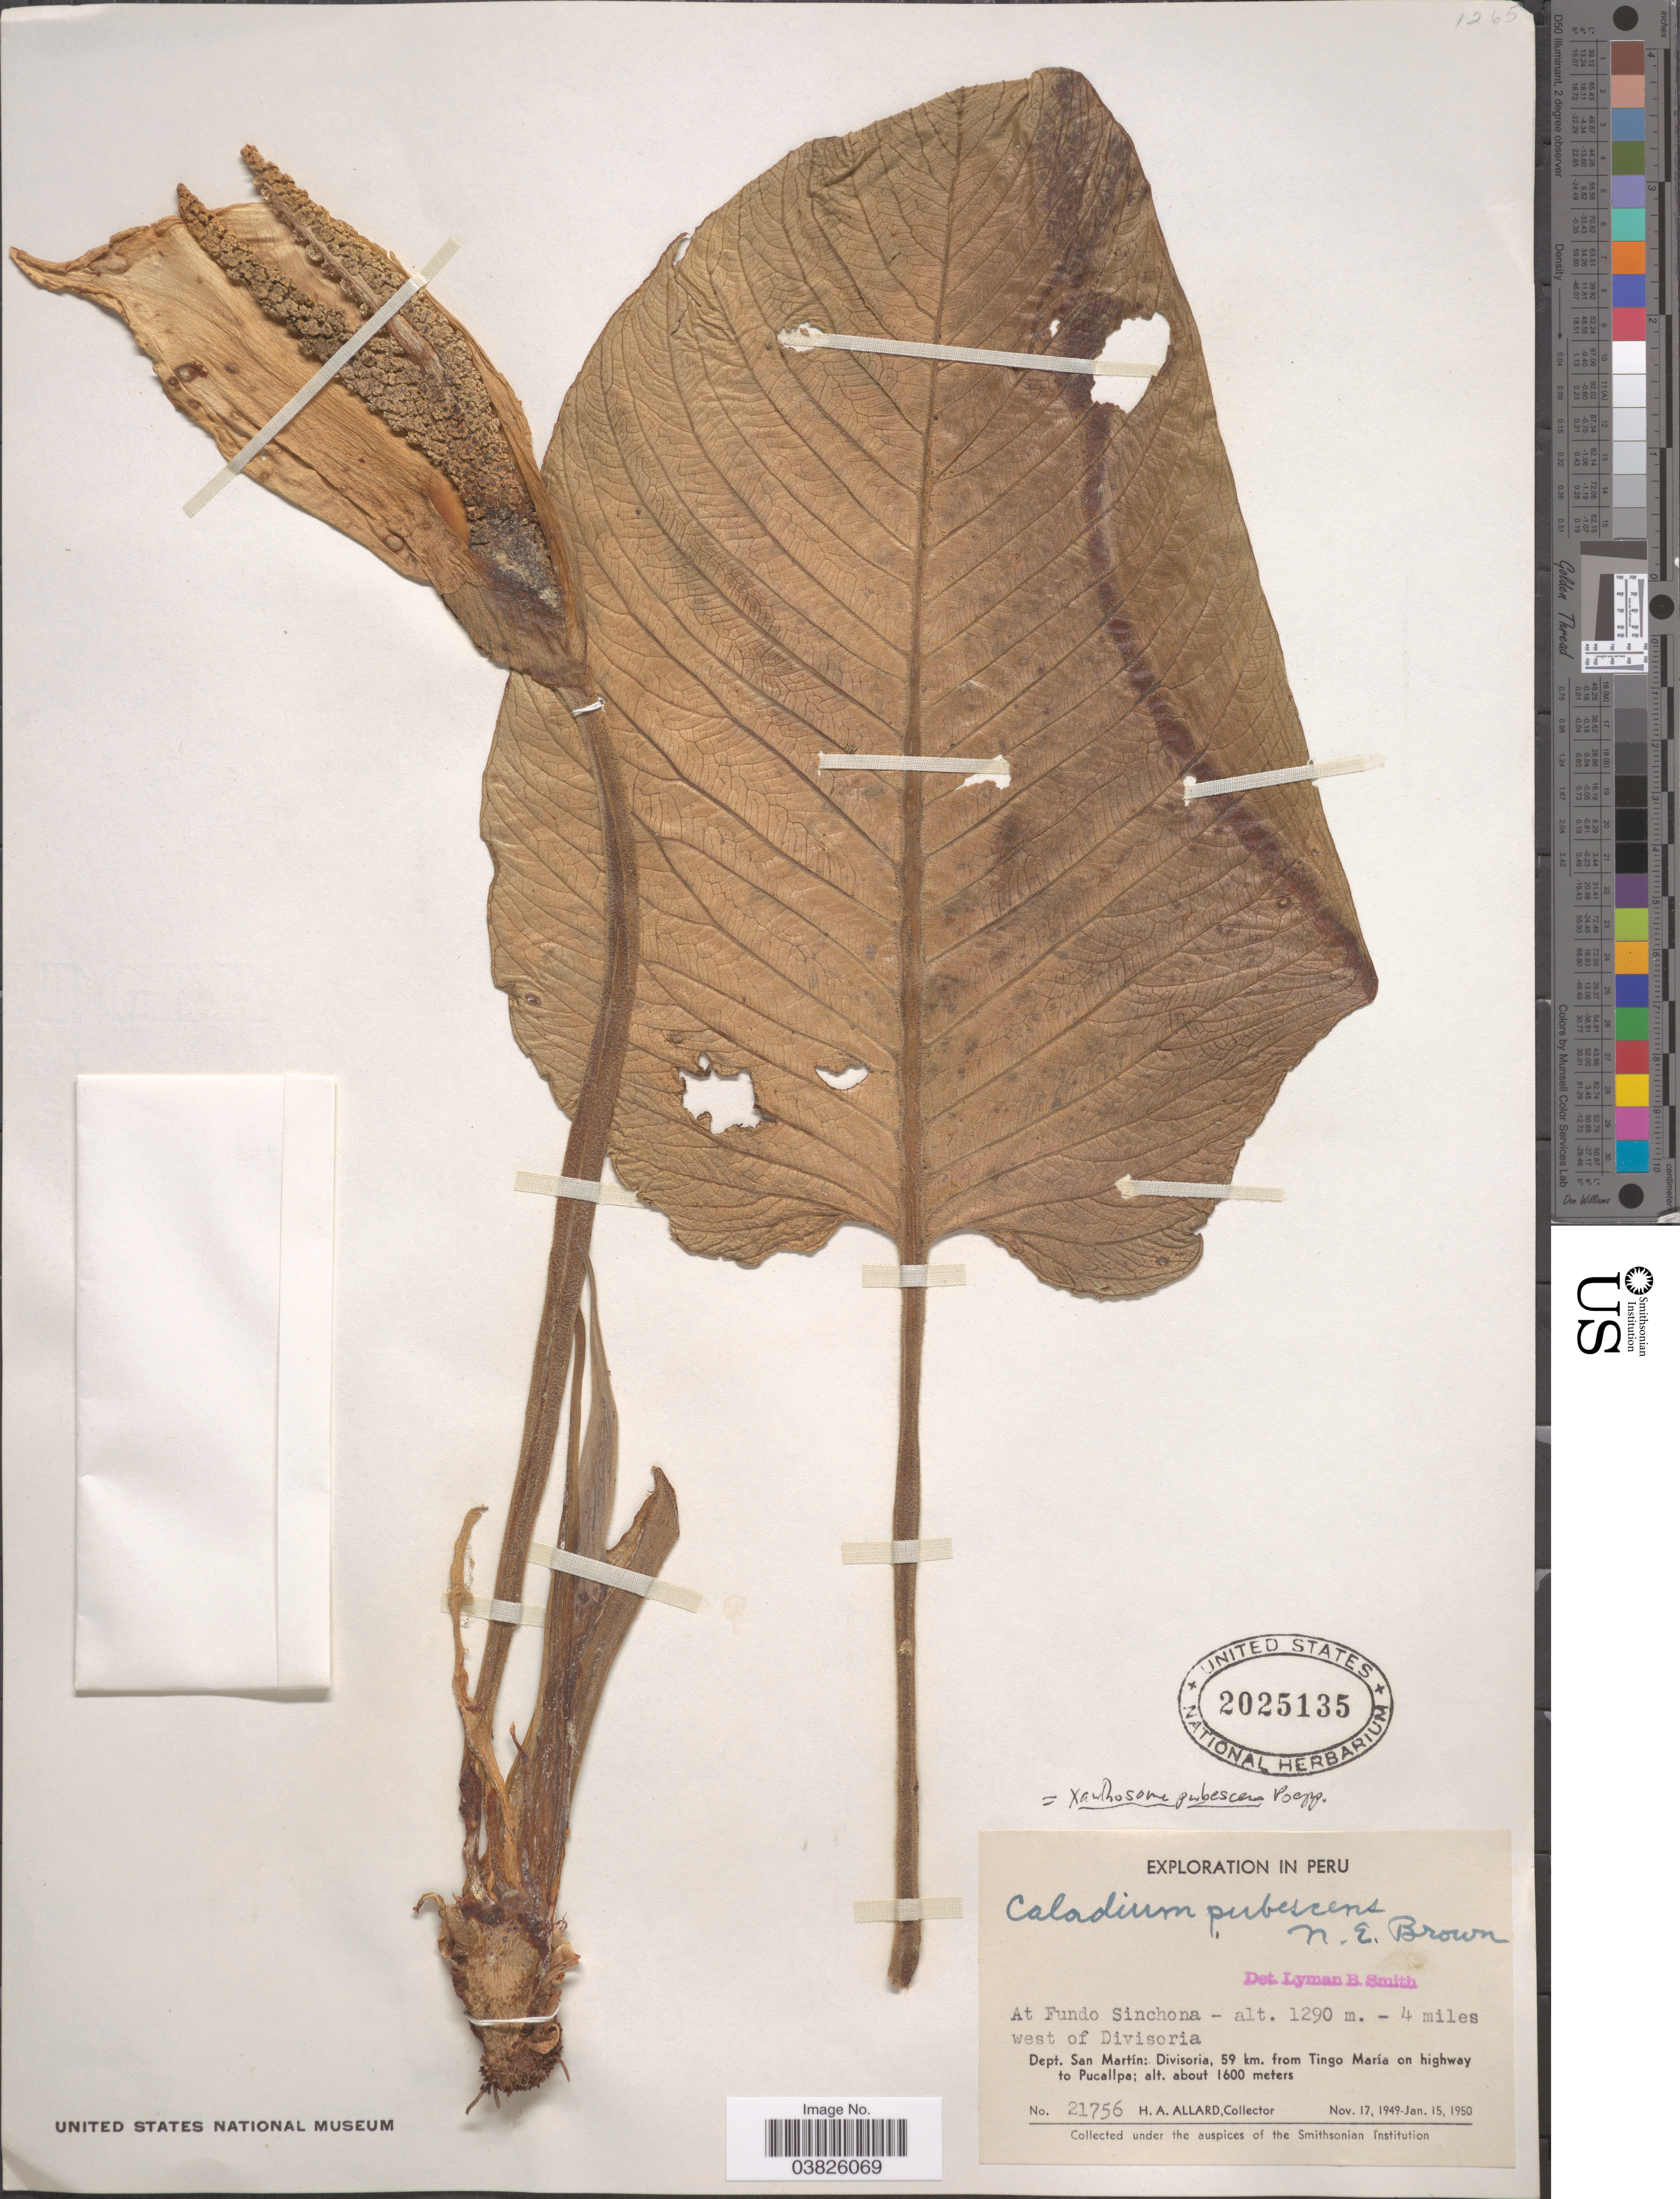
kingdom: Plantae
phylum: Tracheophyta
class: Liliopsida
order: Alismatales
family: Araceae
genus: Xanthosoma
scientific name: Xanthosoma pubescens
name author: Poepp.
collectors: H. A. Allard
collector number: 21756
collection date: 1949-11-17/1950-01-15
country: Peru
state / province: San Martín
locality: At Fundo Sinchona. 4 miles west of Divisoria. Dept. San Martín: Divisoria, 59 km. from Tingo María on highway to Pucallpa.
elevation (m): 1290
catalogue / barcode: US 2025135